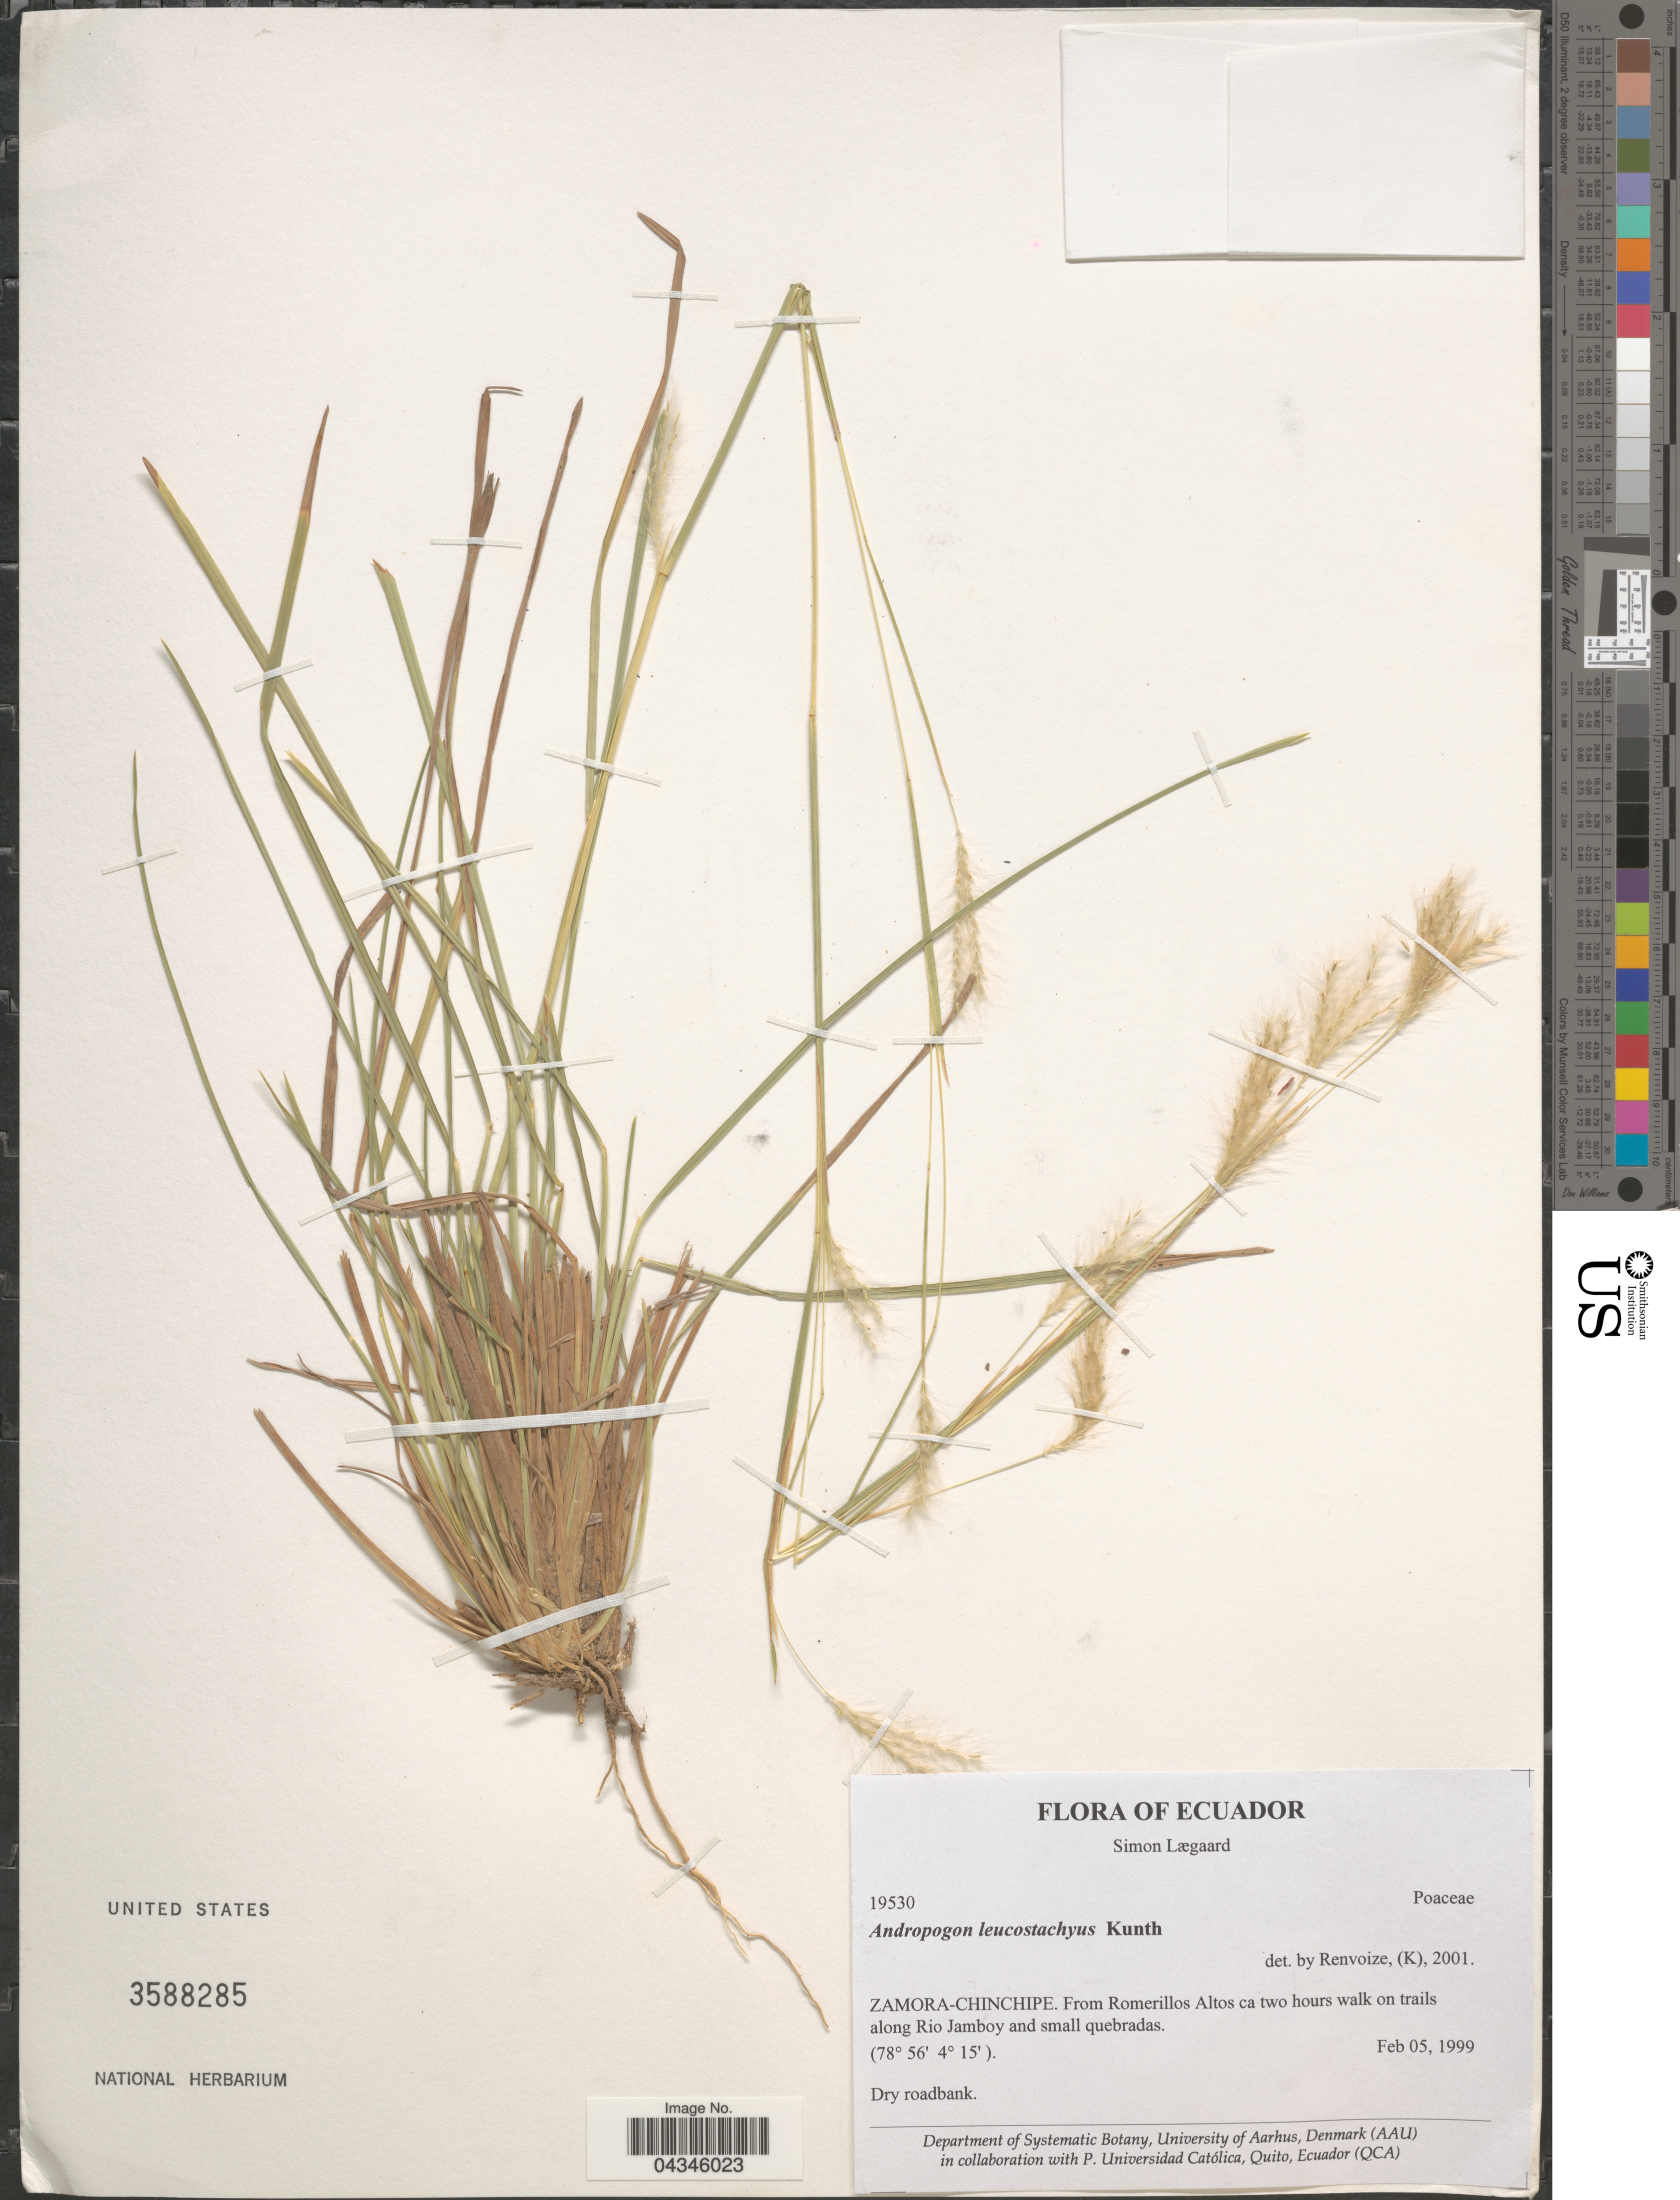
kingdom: Plantae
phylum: Tracheophyta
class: Liliopsida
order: Poales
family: Poaceae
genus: Andropogon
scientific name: Andropogon leucostachyus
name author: Kunth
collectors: S. Lægaard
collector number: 19530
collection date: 1999-02-05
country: Ecuador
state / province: Zamora-Chinchipe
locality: From Romerillos Altos ca two hours walk on trails along Rio Jamboy and small quebradas.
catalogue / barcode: US 3588285